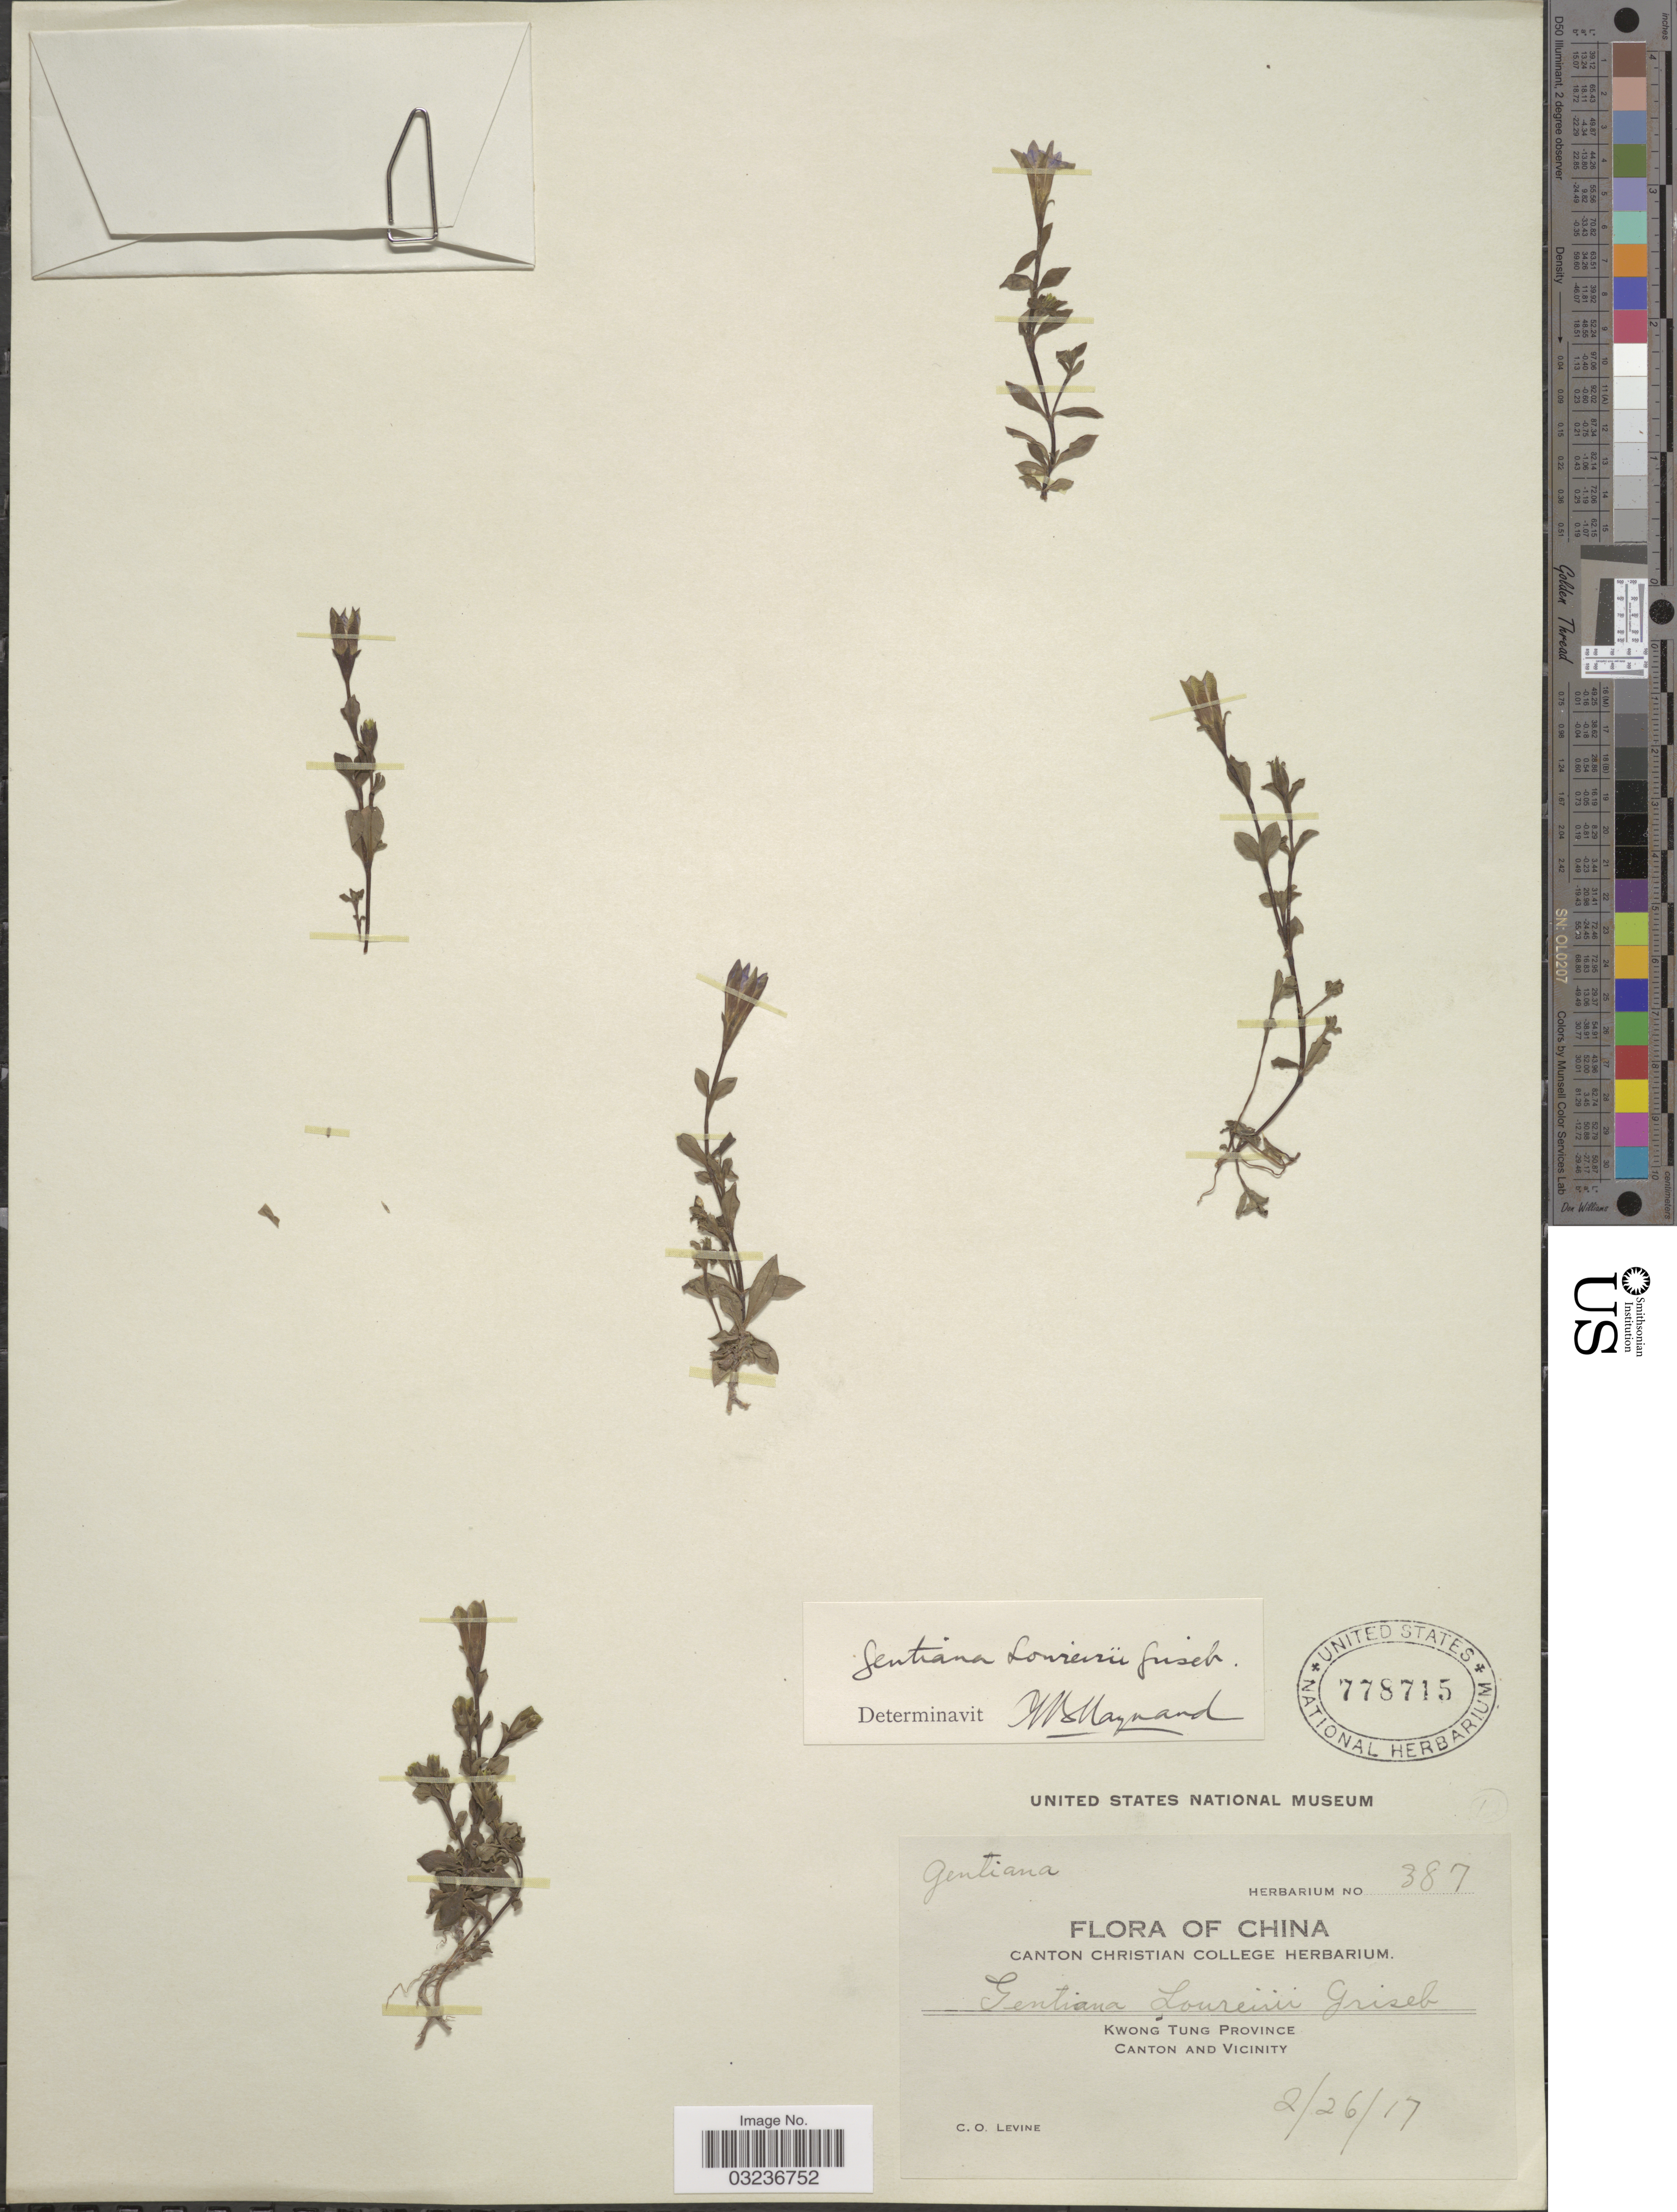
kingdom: Plantae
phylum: Tracheophyta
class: Magnoliopsida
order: Gentianales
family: Gentianaceae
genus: Gentiana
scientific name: Gentiana loureiroi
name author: (G. Don) Griseb.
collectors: C. O. Levine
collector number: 387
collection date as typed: Transcribed d/m/y: 26/2/17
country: China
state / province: Guangdong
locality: Kwong Tung Province, Canton And Vicinity.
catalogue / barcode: US 778715